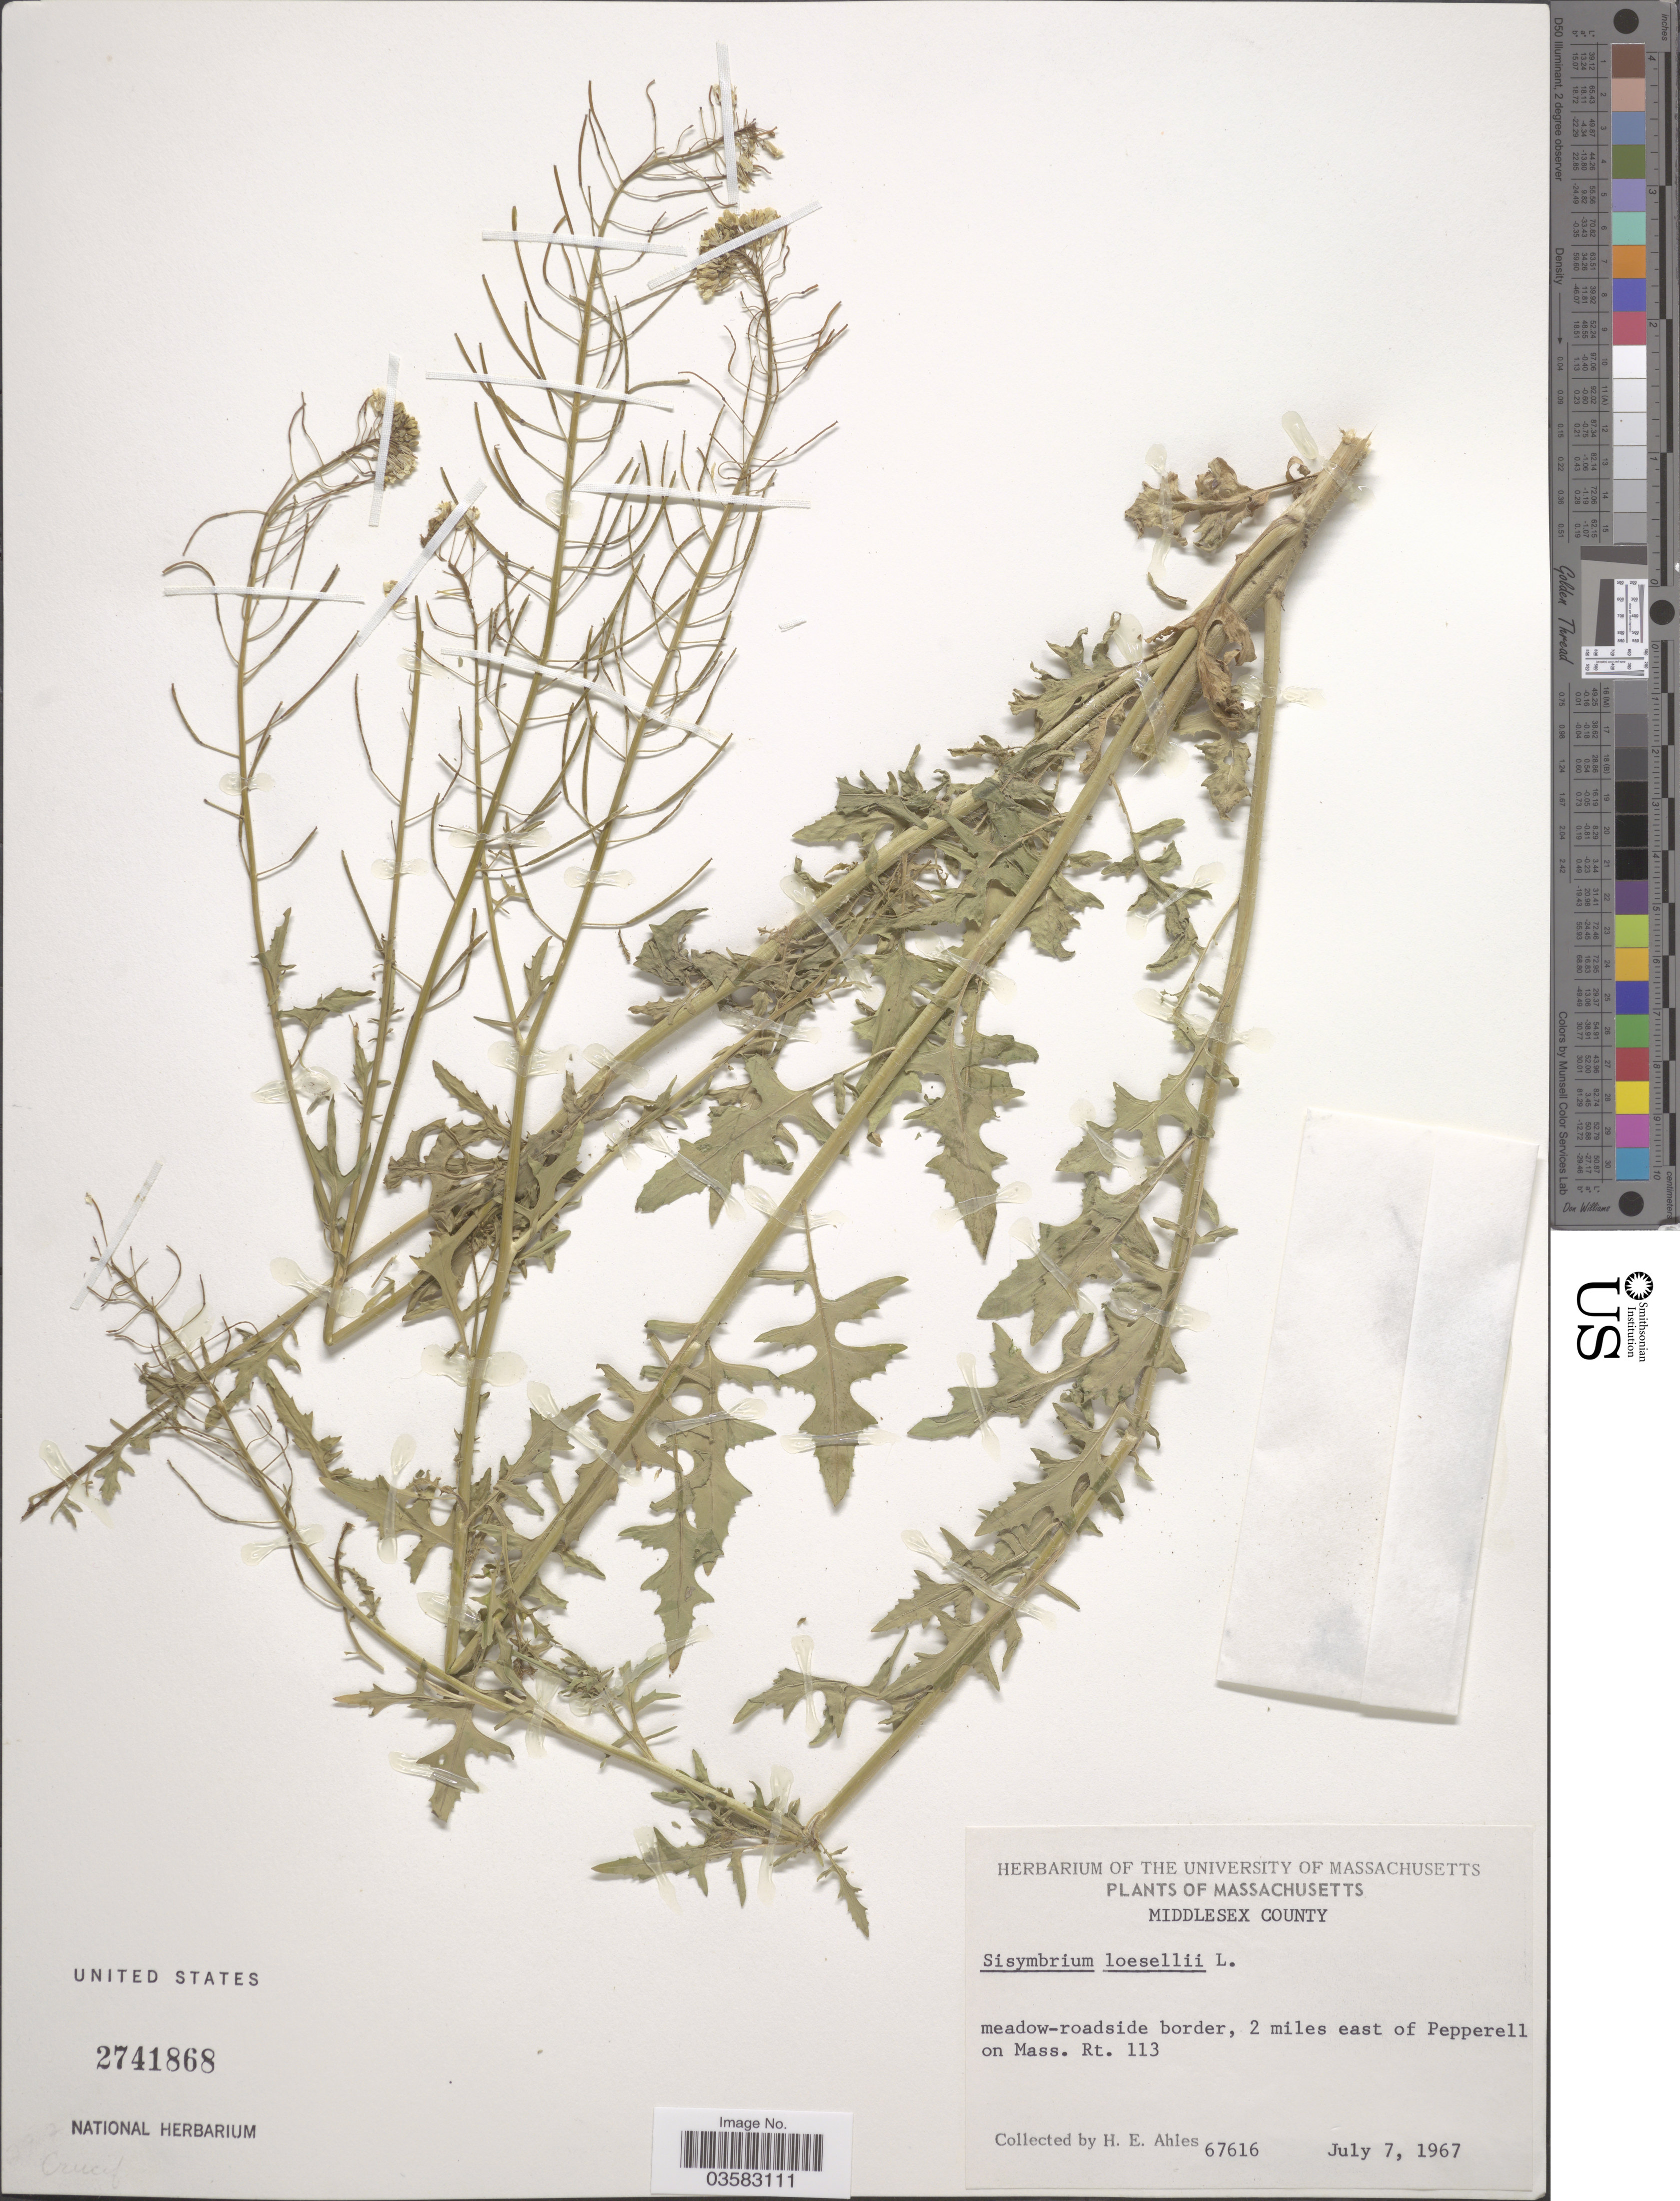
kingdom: Plantae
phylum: Tracheophyta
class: Magnoliopsida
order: Brassicales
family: Brassicaceae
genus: Sisymbrium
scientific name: Sisymbrium loeselii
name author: L.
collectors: H. E. Ahles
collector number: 67616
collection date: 1967-07-07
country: United States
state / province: Massachusetts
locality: Middlesex County. Meadow-roadsie border, 2 miles east of Pepperell on Mass. Rt. 113.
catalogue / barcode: US 2741868